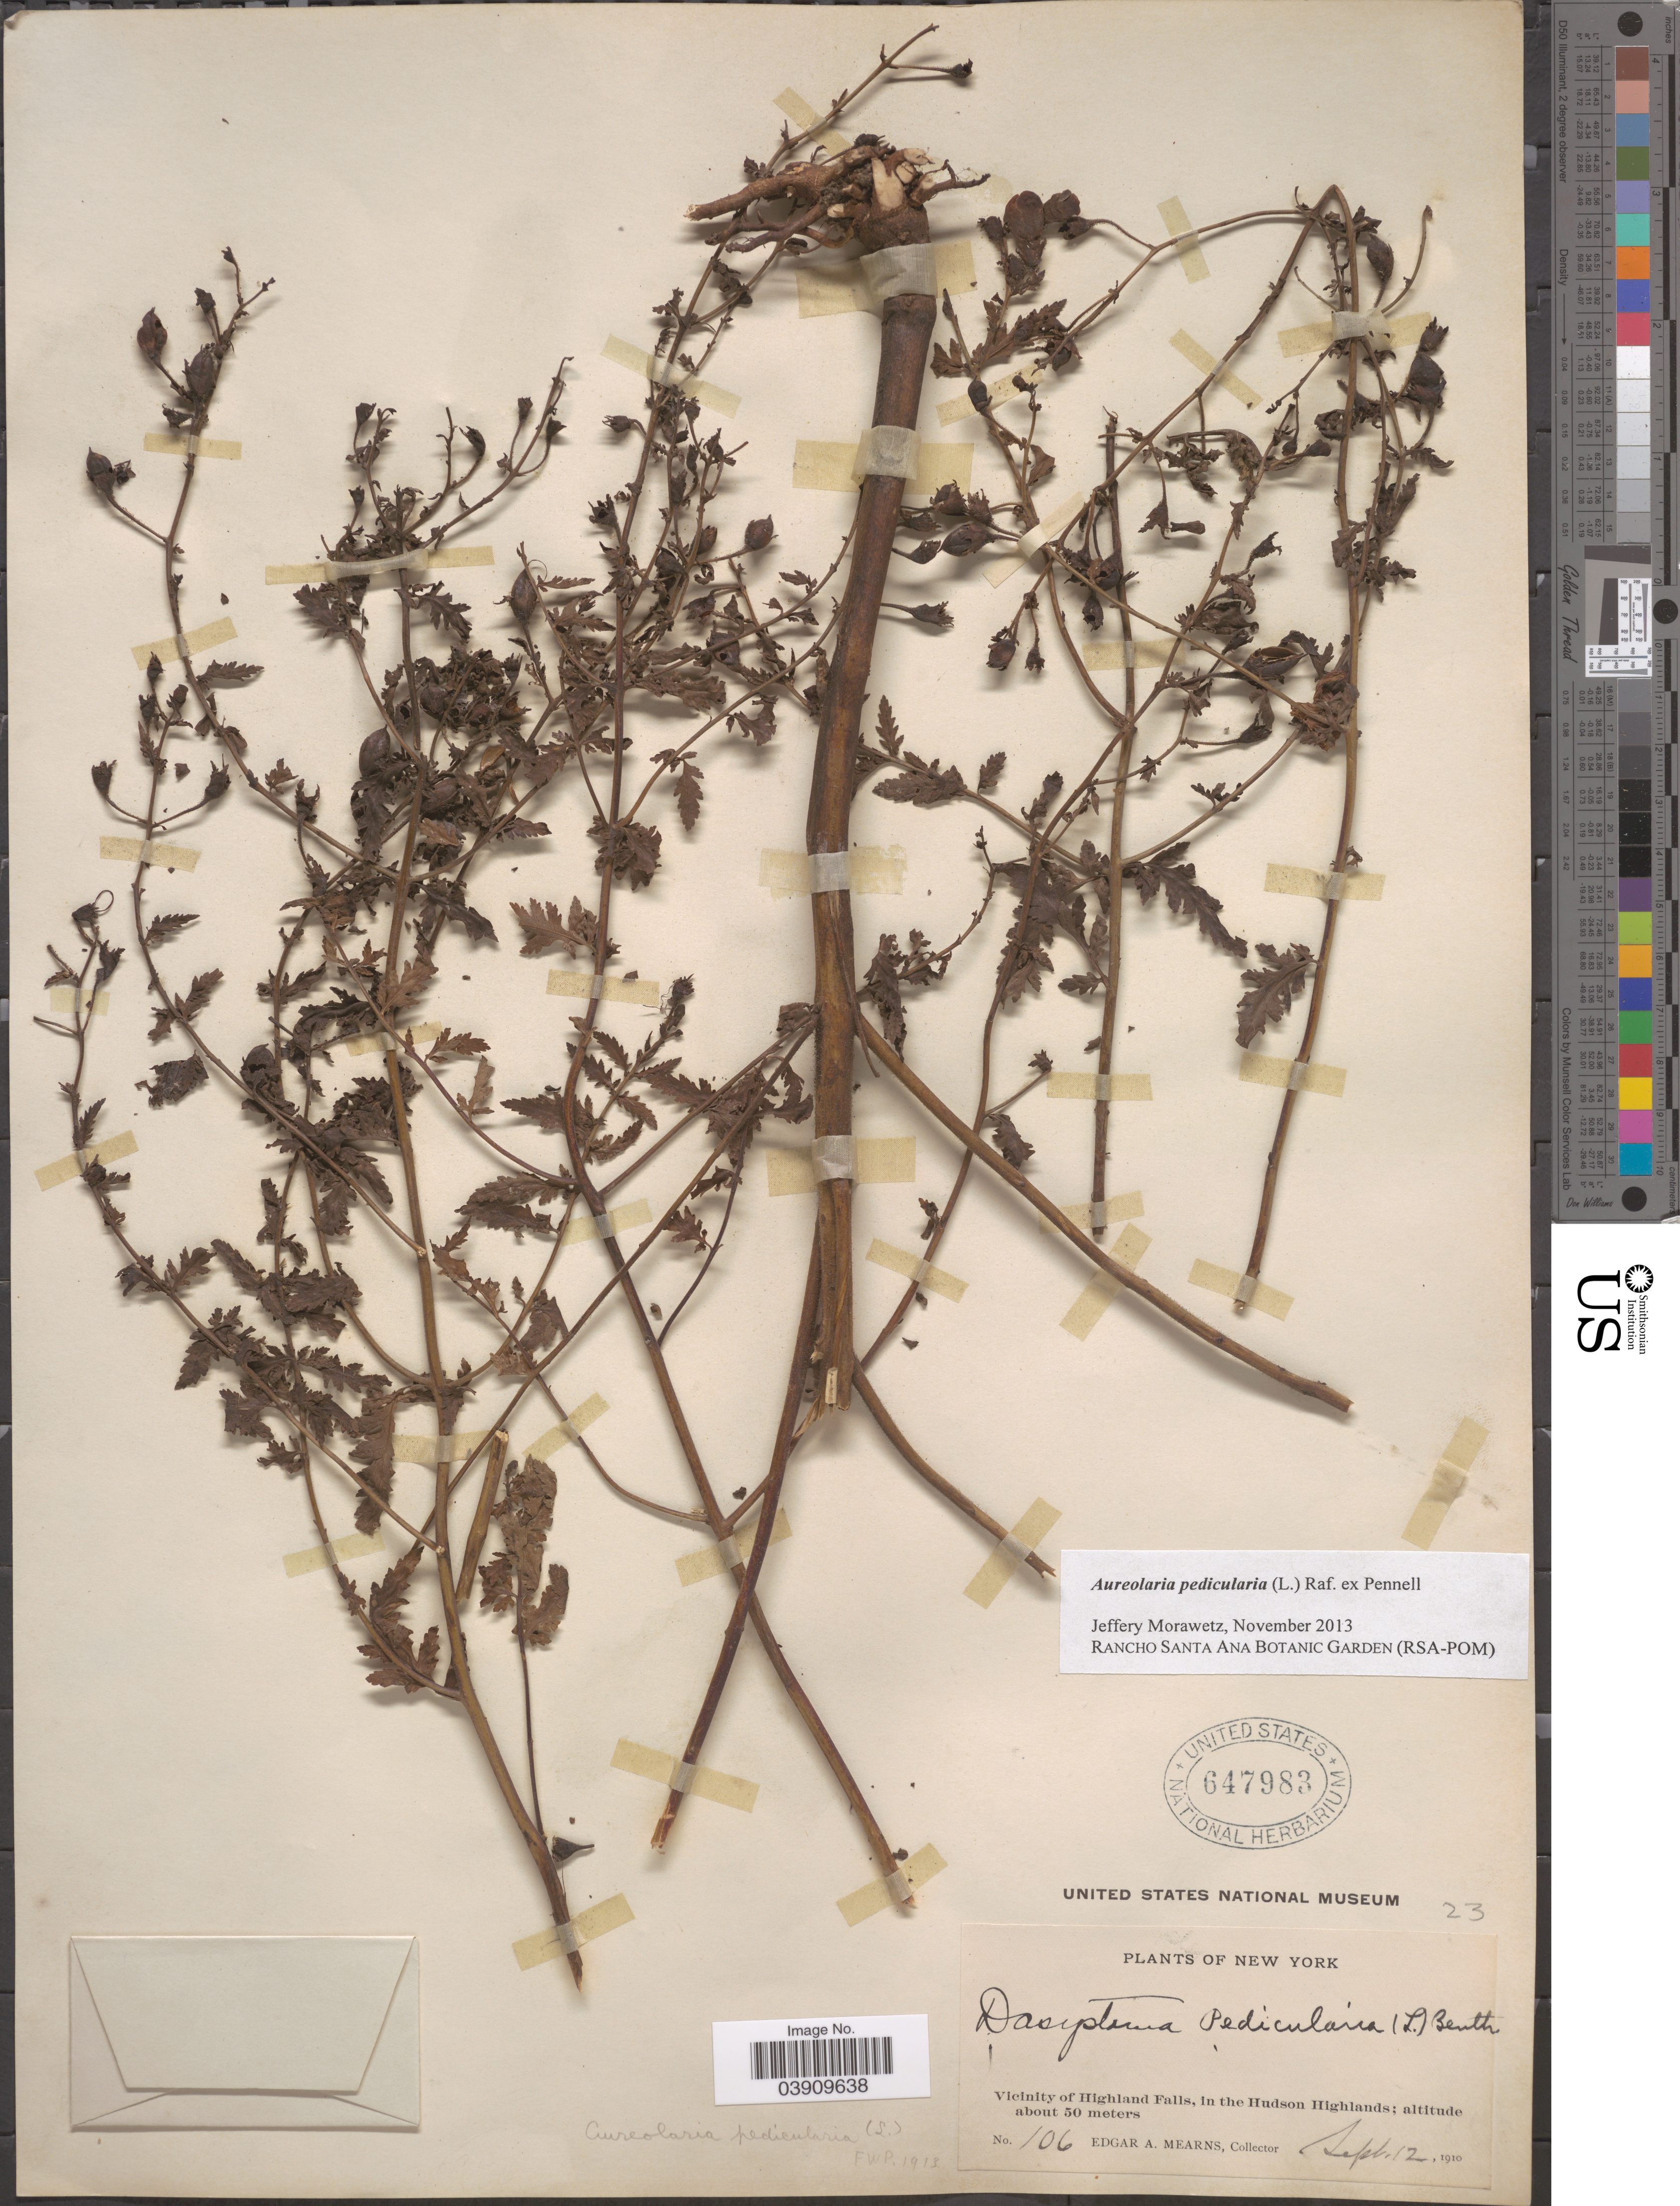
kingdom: Plantae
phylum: Tracheophyta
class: Magnoliopsida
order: Lamiales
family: Orobanchaceae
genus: Aureolaria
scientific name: Aureolaria pedicularia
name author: (L.) Raf. ex Farw.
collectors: E. A. Mearns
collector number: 106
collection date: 1910-09-12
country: United States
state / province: New York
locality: Vicinity of Highland Falls, in the Hudson Highlands.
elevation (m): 50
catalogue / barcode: US 647983